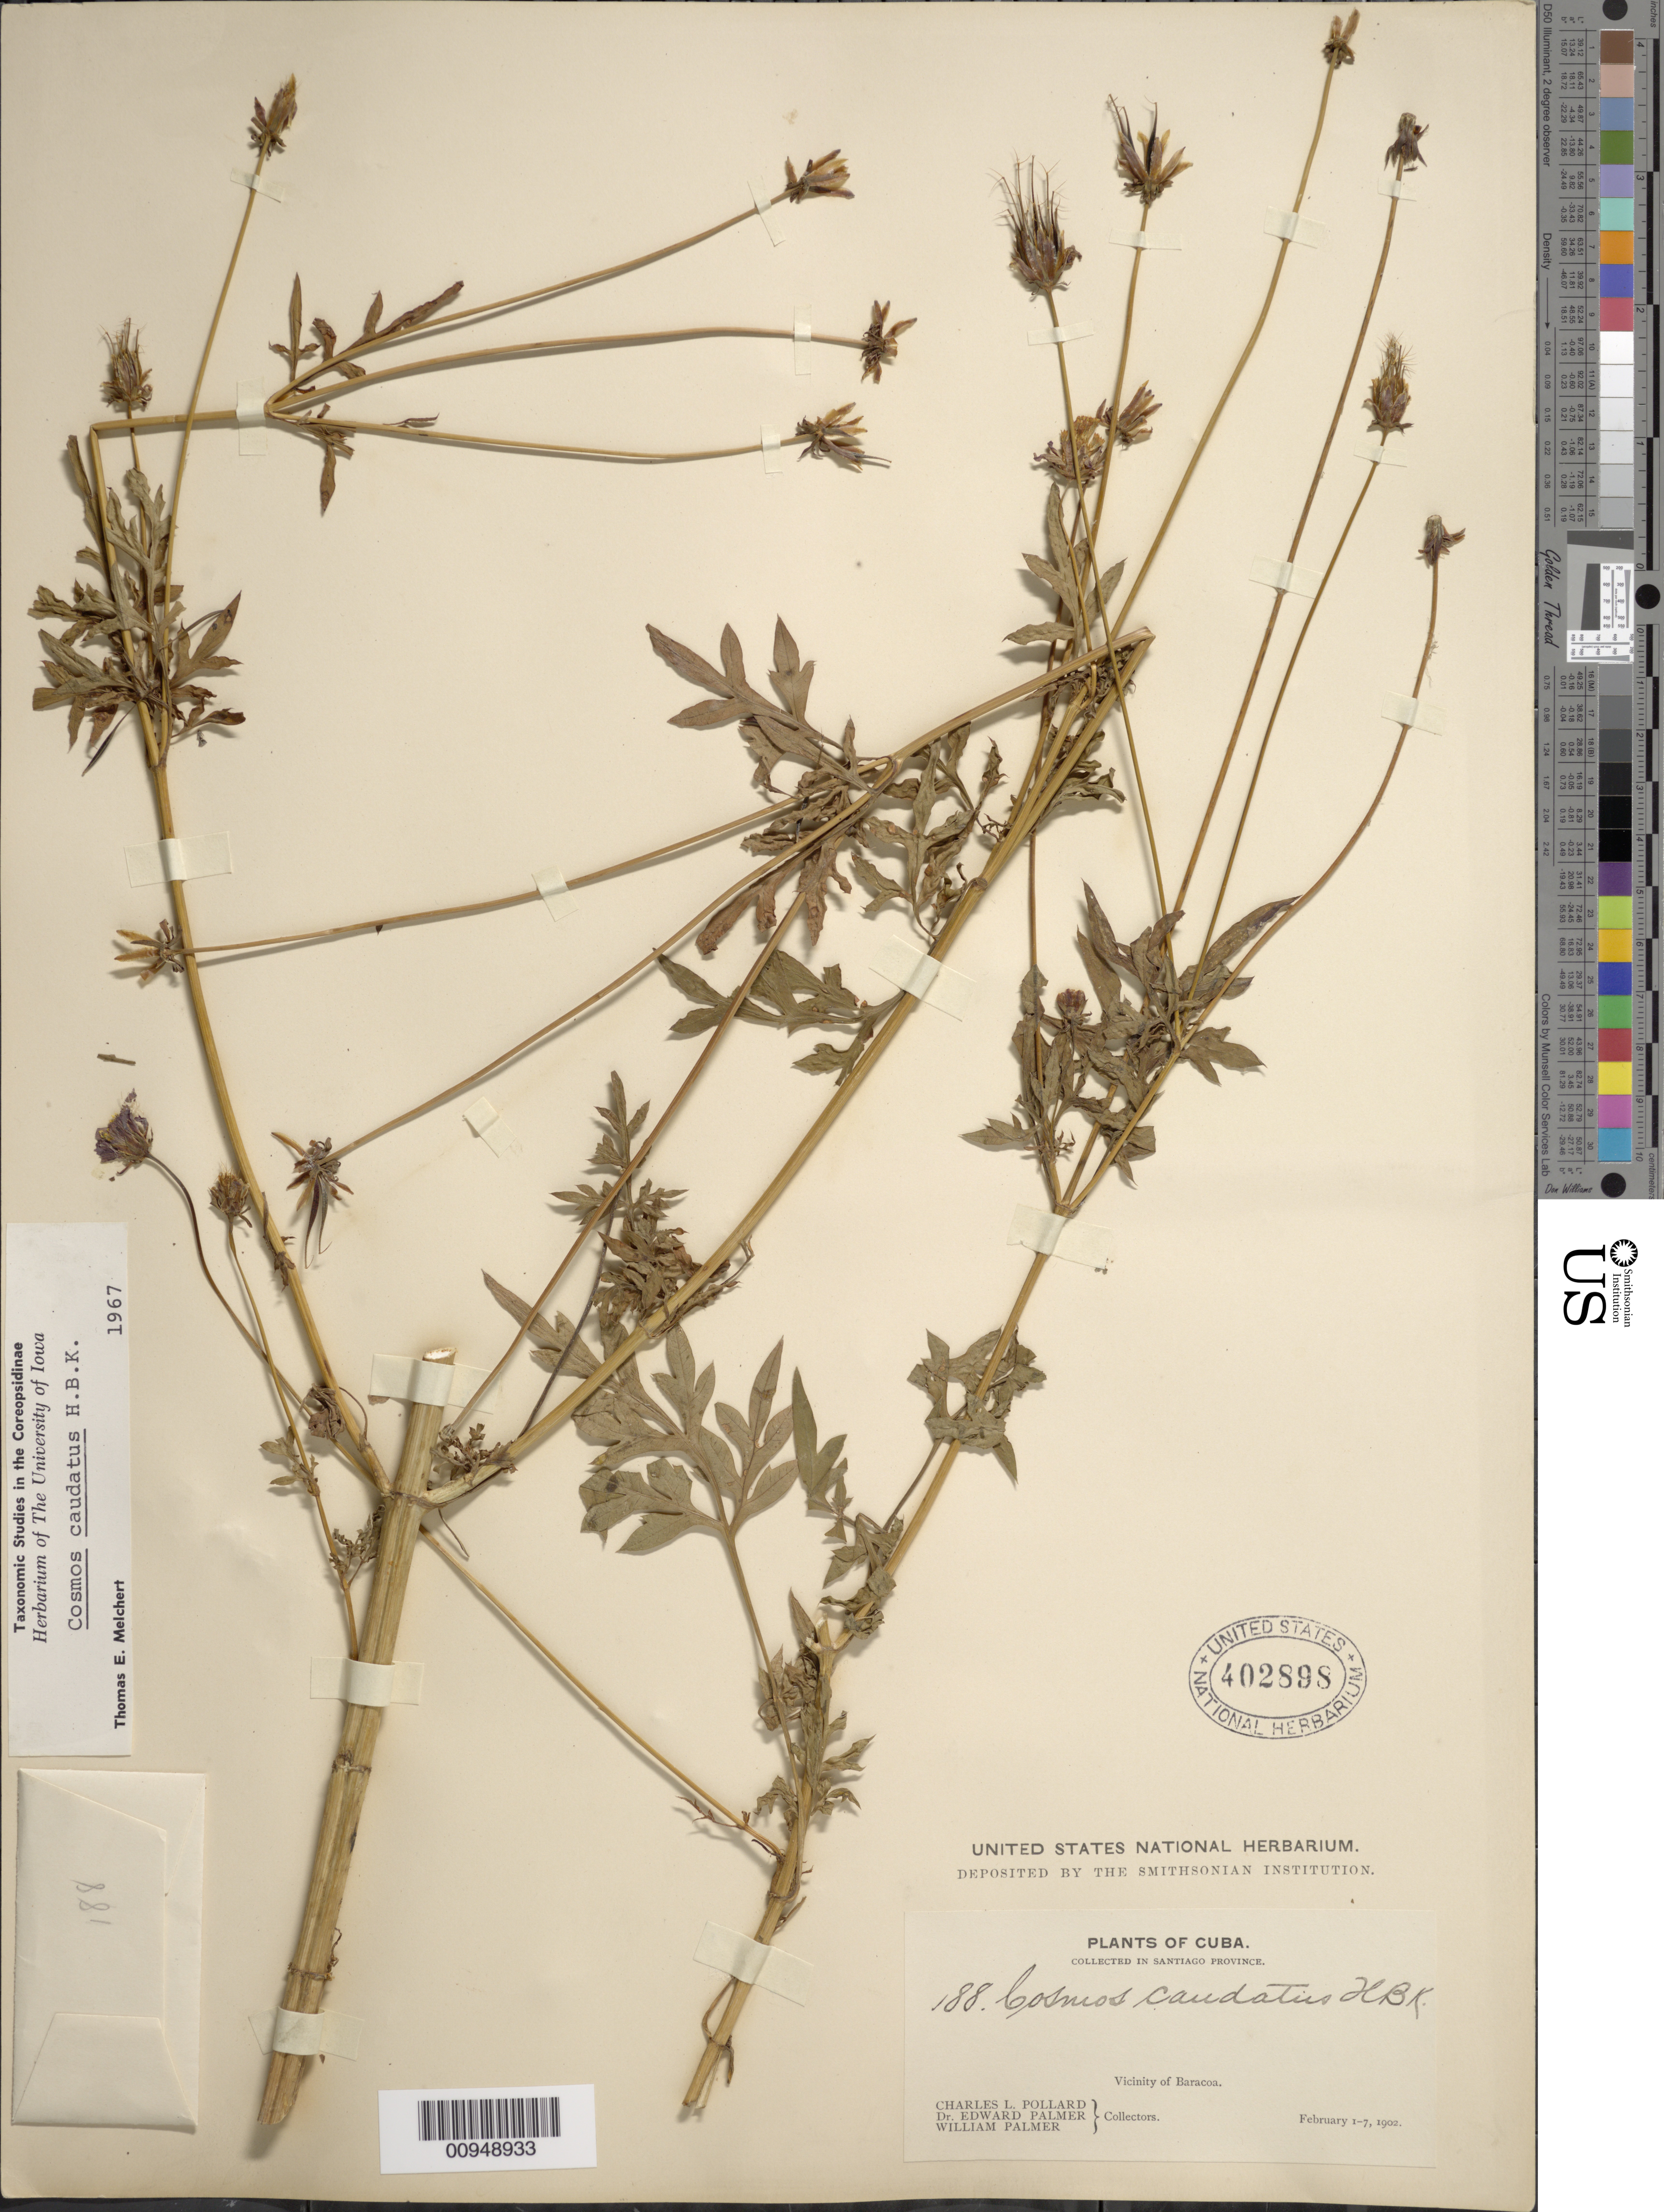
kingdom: Plantae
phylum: Tracheophyta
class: Magnoliopsida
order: Asterales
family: Asteraceae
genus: Cosmos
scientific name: Cosmos caudatus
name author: Kunth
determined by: Melchert, T. E.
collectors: C. L. Pollard, E. Palmer & W. Palmer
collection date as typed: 01 Feb 1902 to 07 Feb 1902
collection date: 1902-02-01/1902-02-07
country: Cuba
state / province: Santiago de Cuba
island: Cuba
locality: Vicinity of Baracoa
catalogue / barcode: US 402898